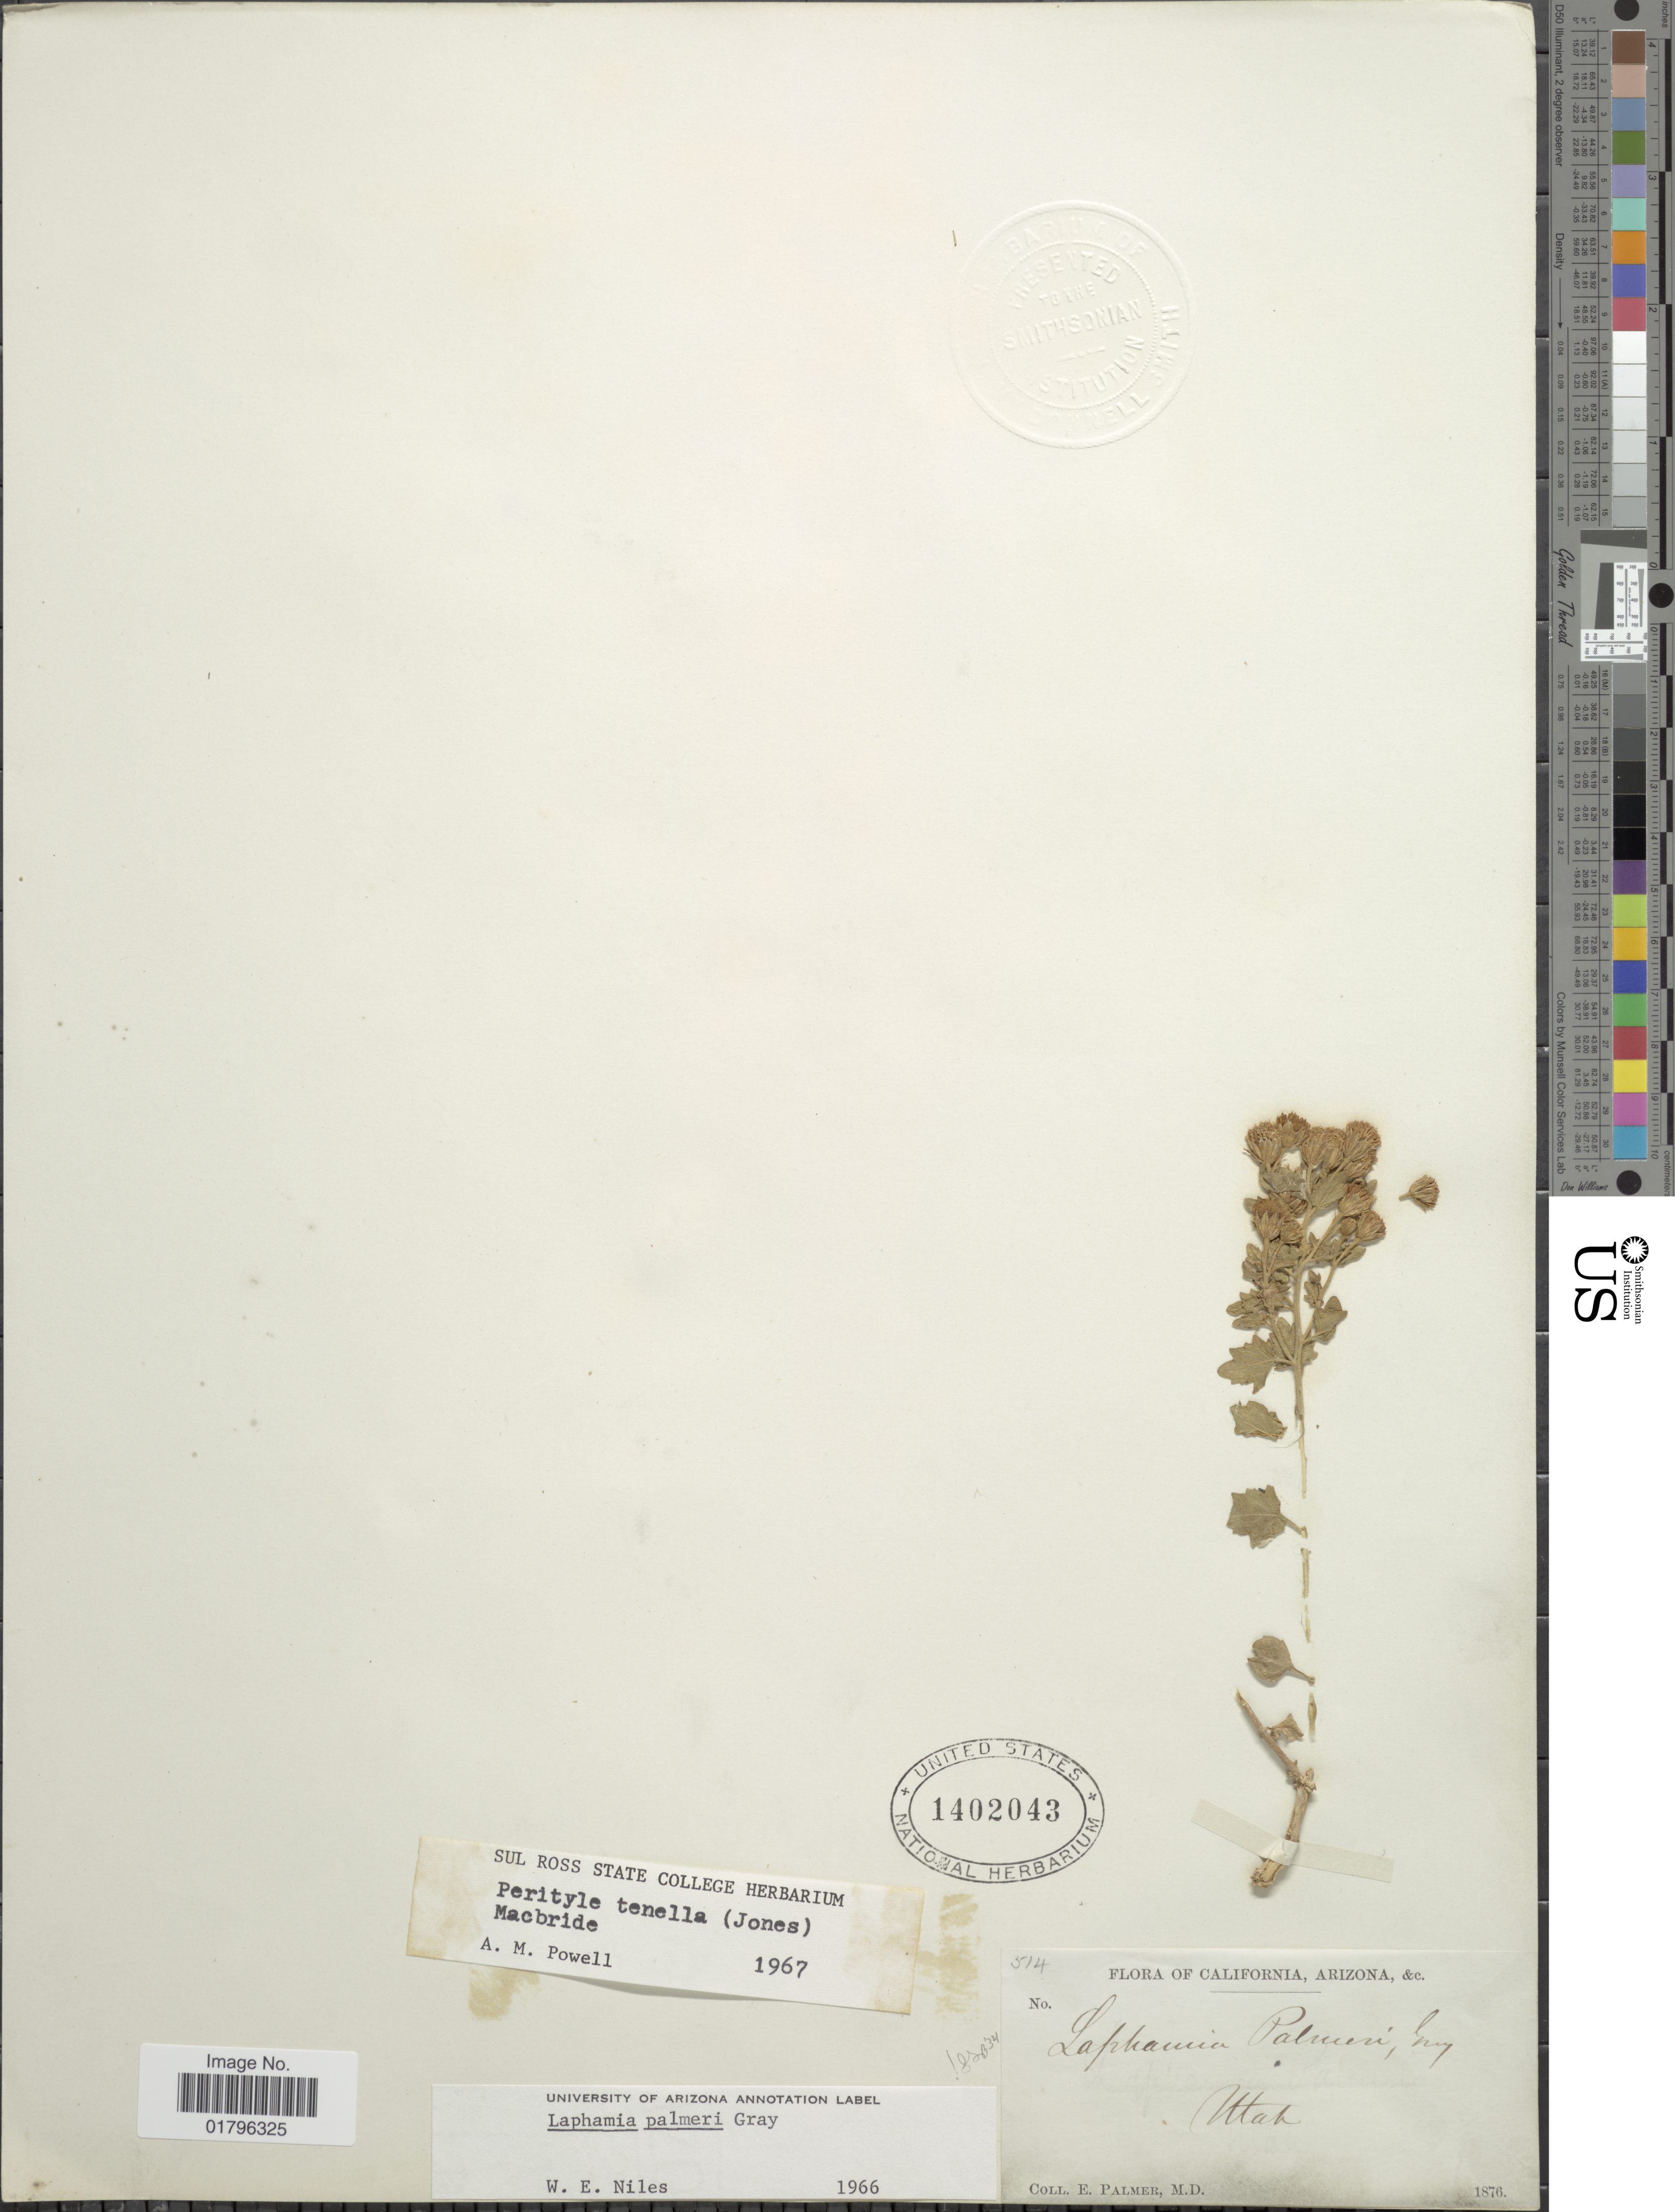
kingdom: Plantae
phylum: Tracheophyta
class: Magnoliopsida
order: Asterales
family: Asteraceae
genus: Perityle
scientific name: Perityle tenella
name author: J.F. Macbr.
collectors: E. Palmer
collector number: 514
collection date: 1876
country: United States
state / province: Utah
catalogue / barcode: US 1402043